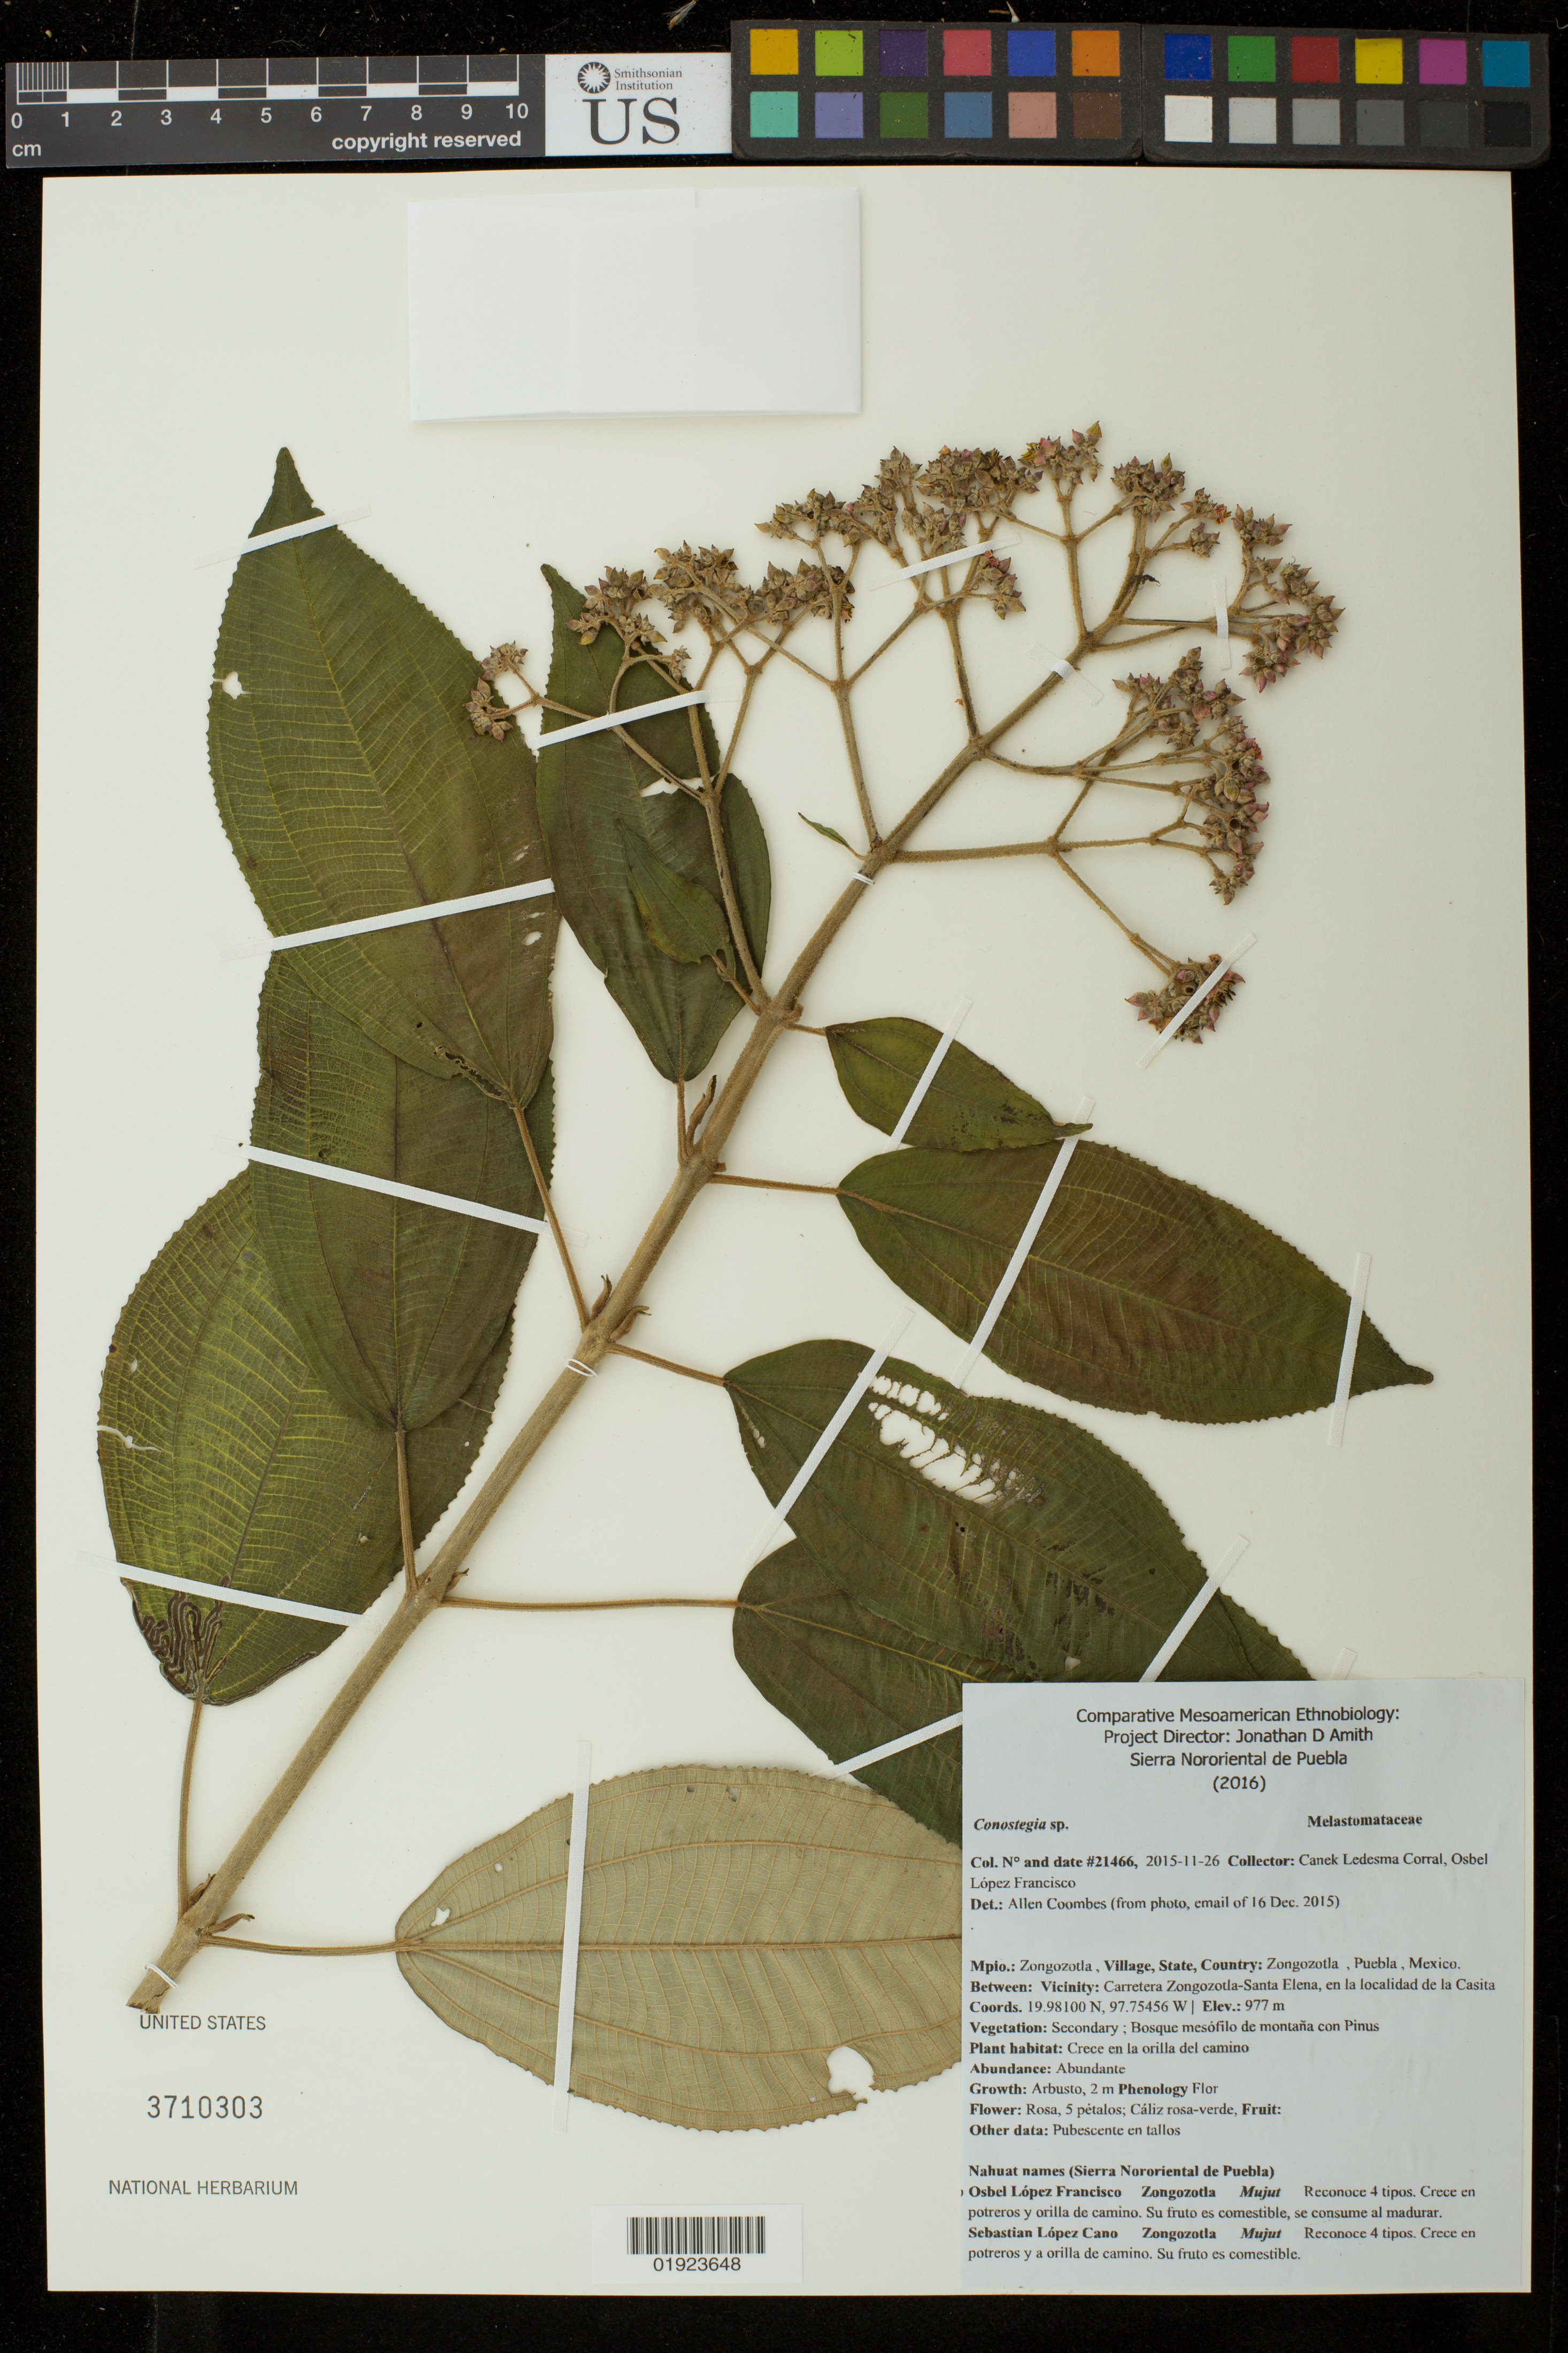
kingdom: Plantae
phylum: Tracheophyta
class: Magnoliopsida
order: Myrtales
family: Melastomataceae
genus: Conostegia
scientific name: Conostegia sp.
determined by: Coombes, Allen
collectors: Canek Ledesma C. & O. Francisco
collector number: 21466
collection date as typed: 2015-11-26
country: Mexico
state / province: Puebla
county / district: Zongozotla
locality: Zongozotla, Puebla, Mexico, Carretera Zongozotla-Santa Elena, en la localidad de la Casita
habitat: Secondary; bosque mesofilo de montana con Pinus, crece en la orilla del camino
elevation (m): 977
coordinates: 19.98100N, 97.75456W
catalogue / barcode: US 3710303